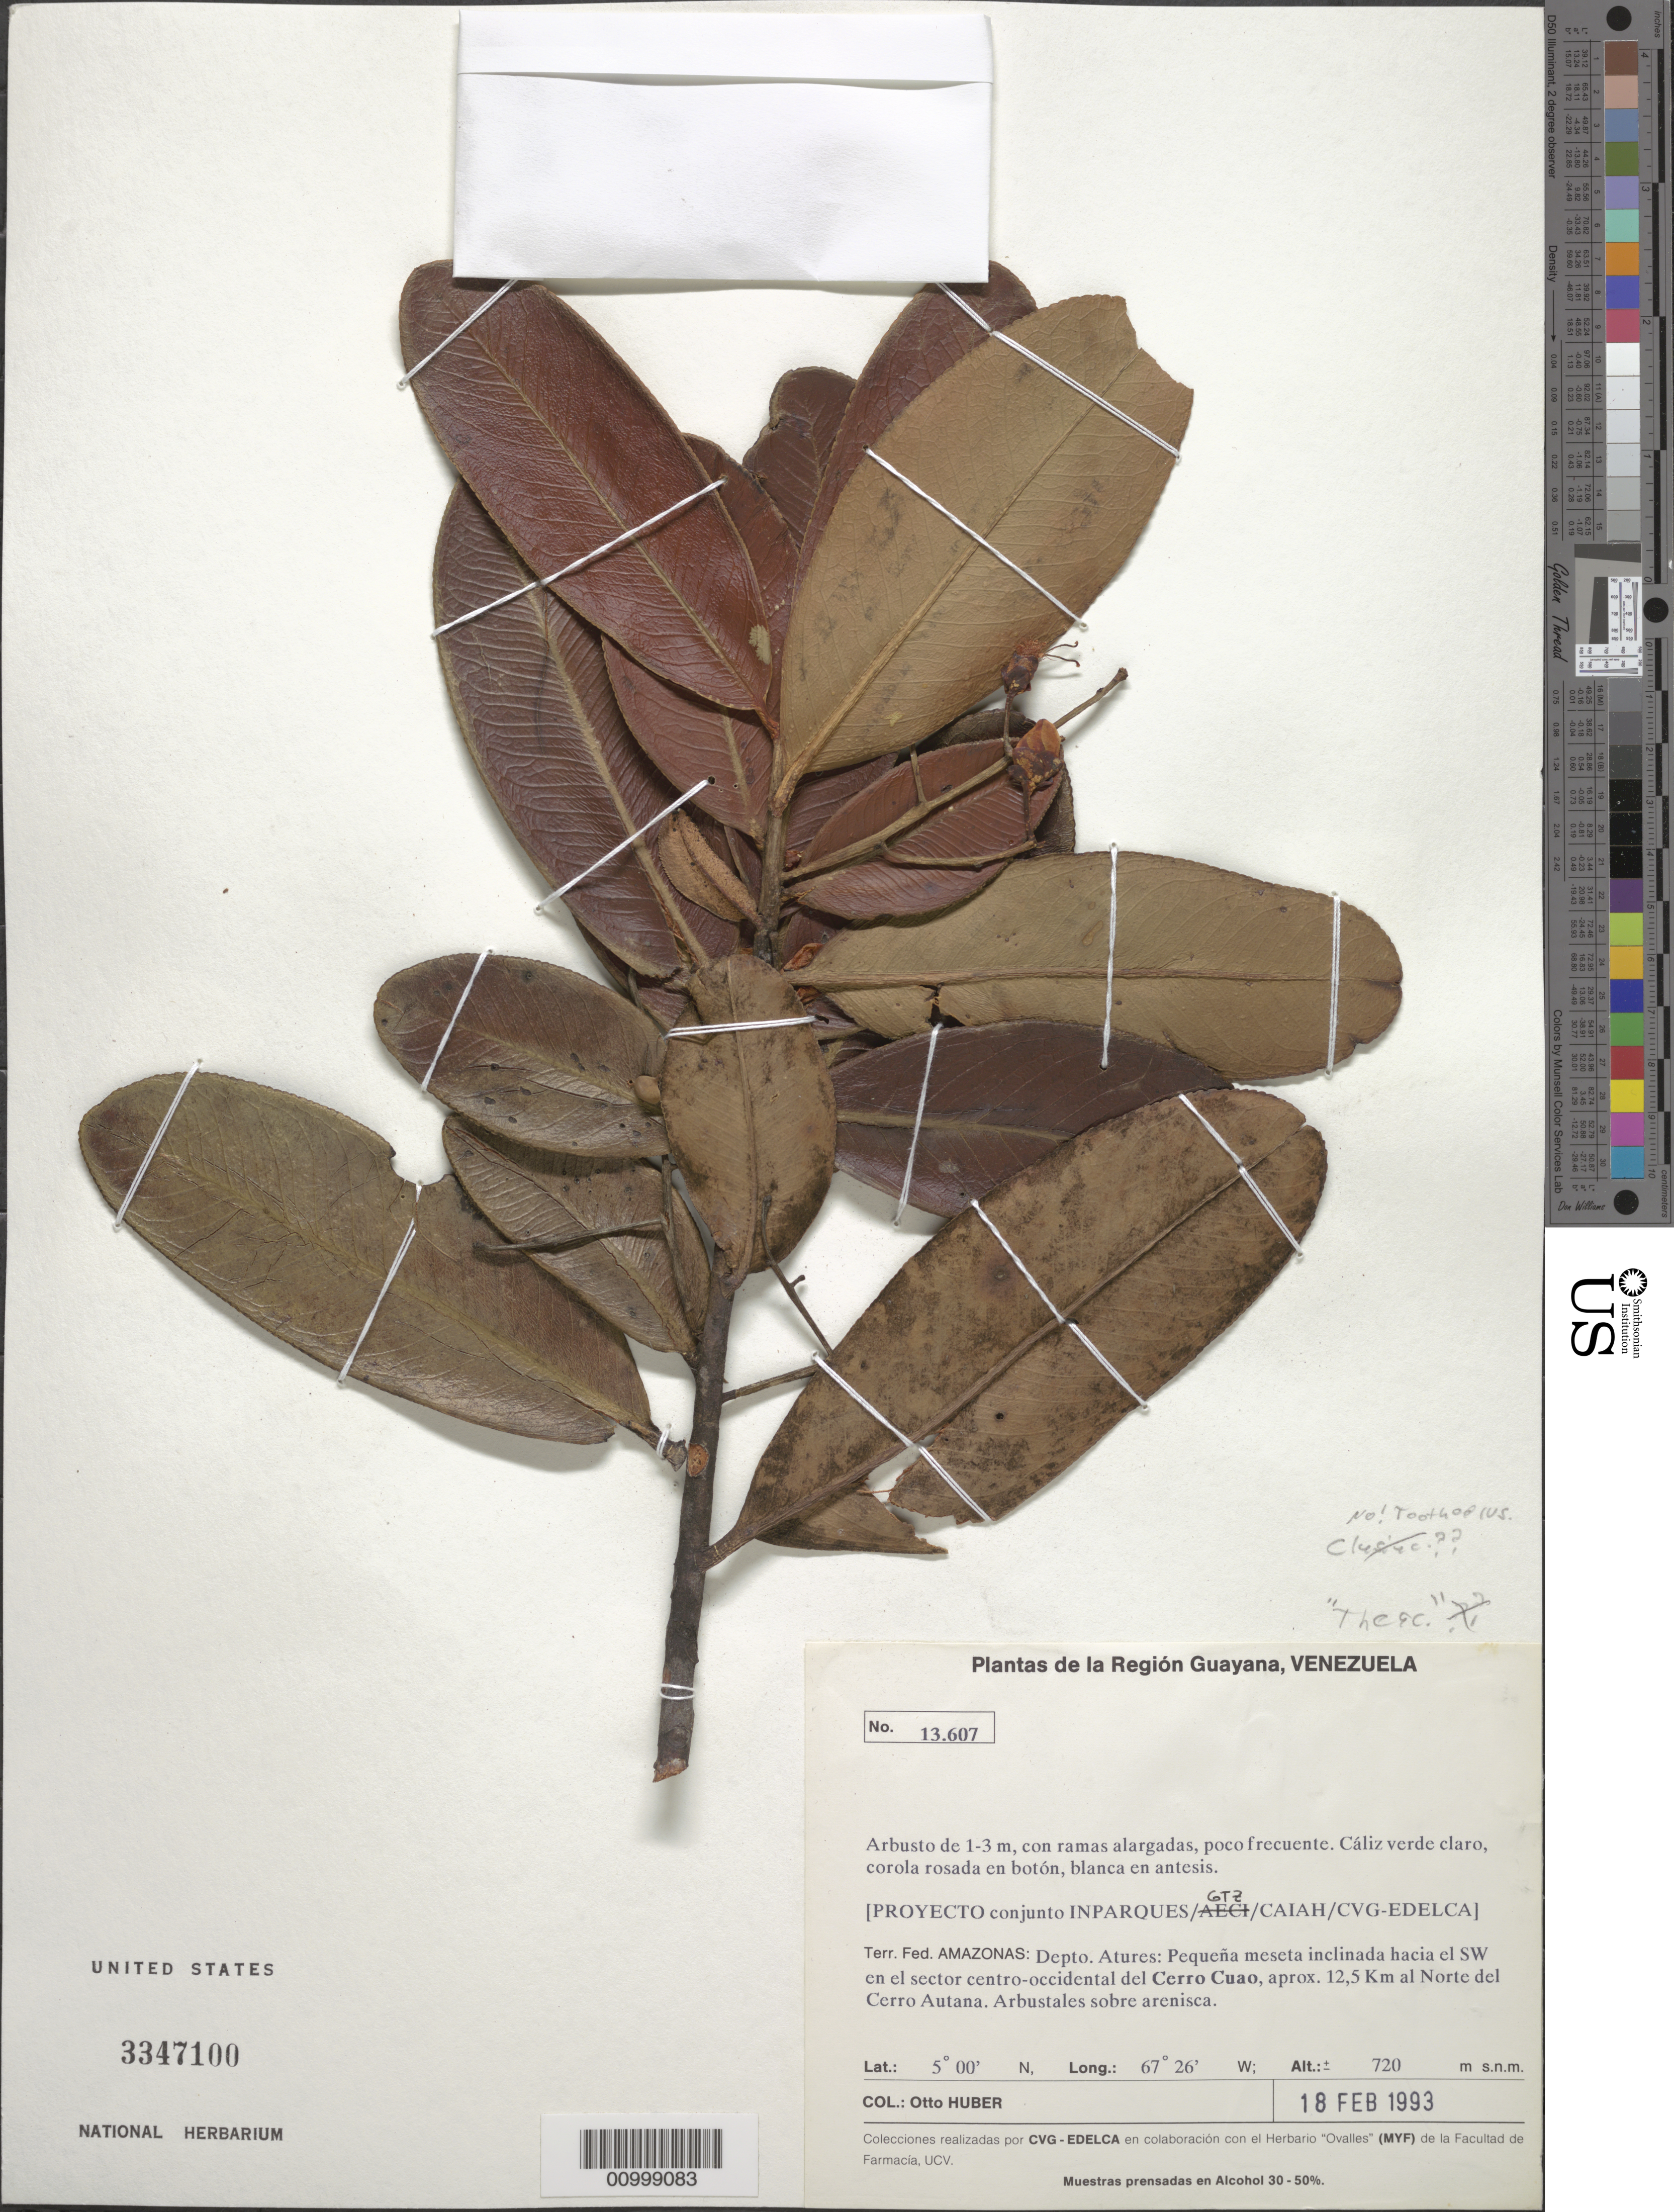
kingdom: Plantae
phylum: Tracheophyta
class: Magnoliopsida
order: Malpighiales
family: Bonnetiaceae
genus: Bonnetia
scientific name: Bonnetia kathleenae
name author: Lasser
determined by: Barbosa-Silva, R. G.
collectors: O. Huber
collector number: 13607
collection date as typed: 18-Feb-93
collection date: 1993-02-18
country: Venezuela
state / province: Amazonas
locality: Penquena meseta inclinada hacia el SW del Cerro Cuao, 12.5 km al N del Cerro Autana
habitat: Arbustales sobre arenisca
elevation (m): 720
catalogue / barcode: US 3347100